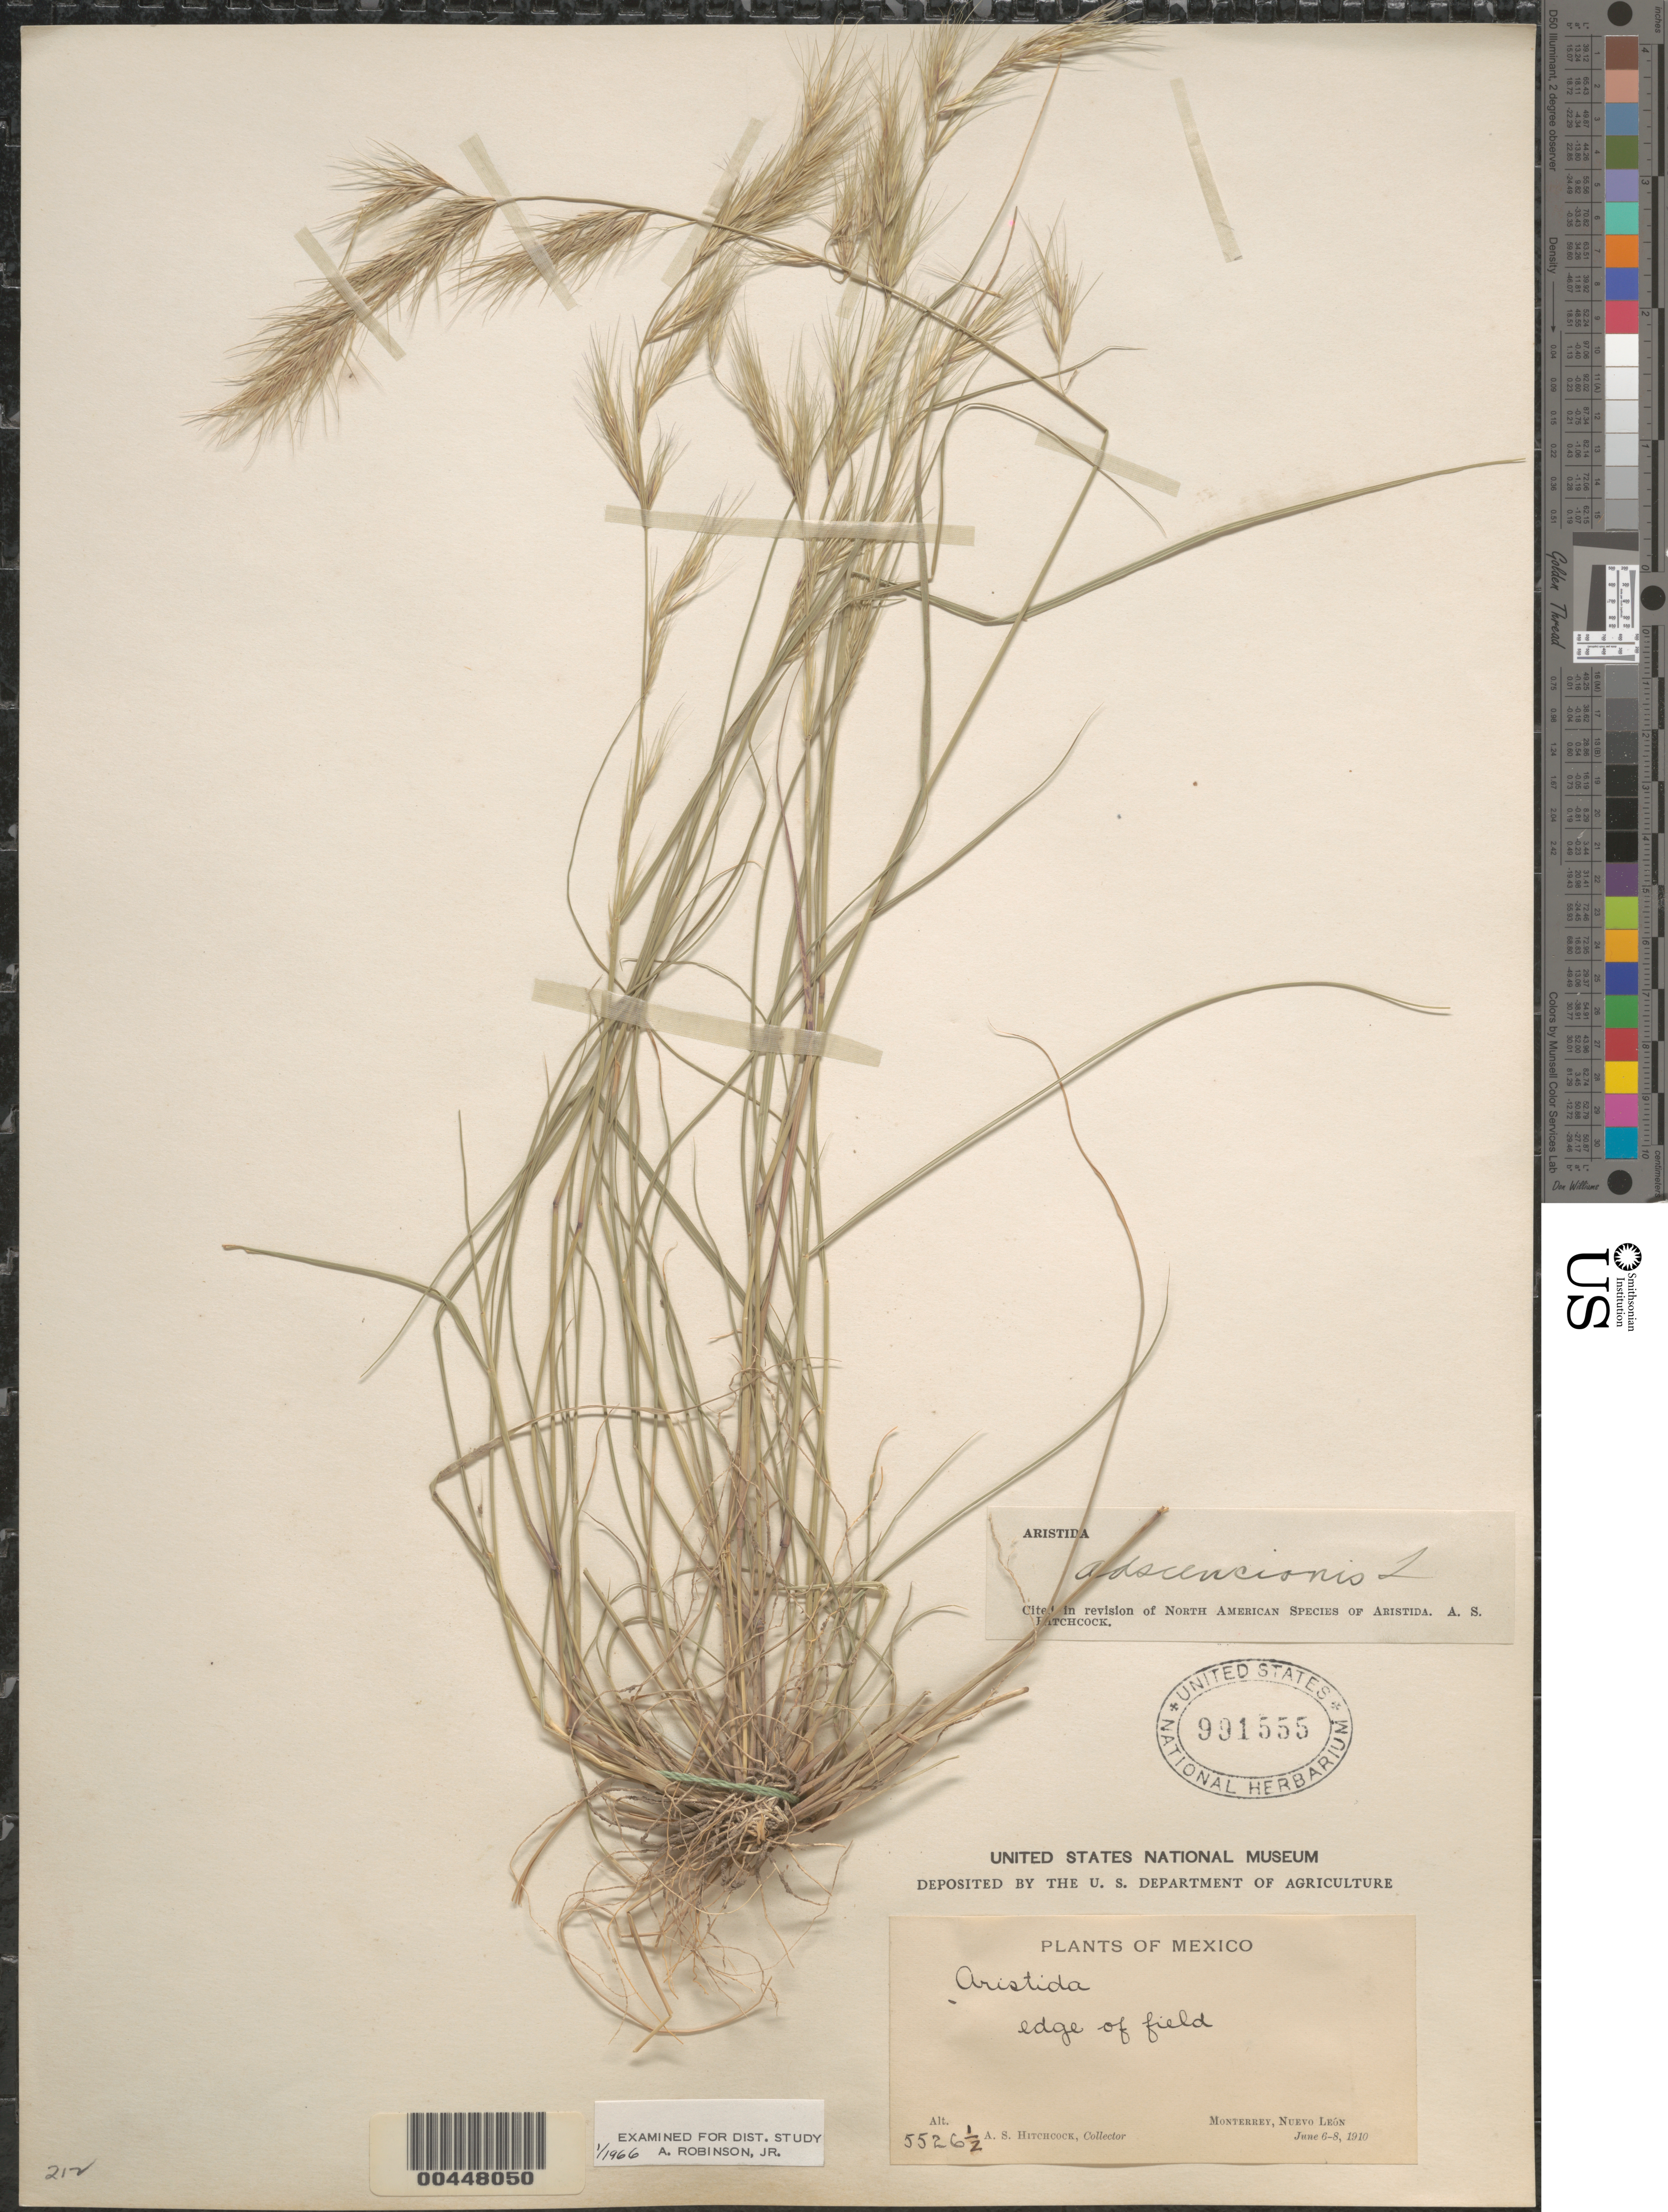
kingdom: Plantae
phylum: Tracheophyta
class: Liliopsida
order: Poales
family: Poaceae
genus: Aristida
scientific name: Aristida adscensionis var. adscensionis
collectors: A. S. Hitchcock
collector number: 5526.5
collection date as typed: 6 Jun 1910 to 8 Jun 1910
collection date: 1910-06-06/1910-06-08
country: Mexico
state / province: Nuevo León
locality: Monterrey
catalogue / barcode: US 991555